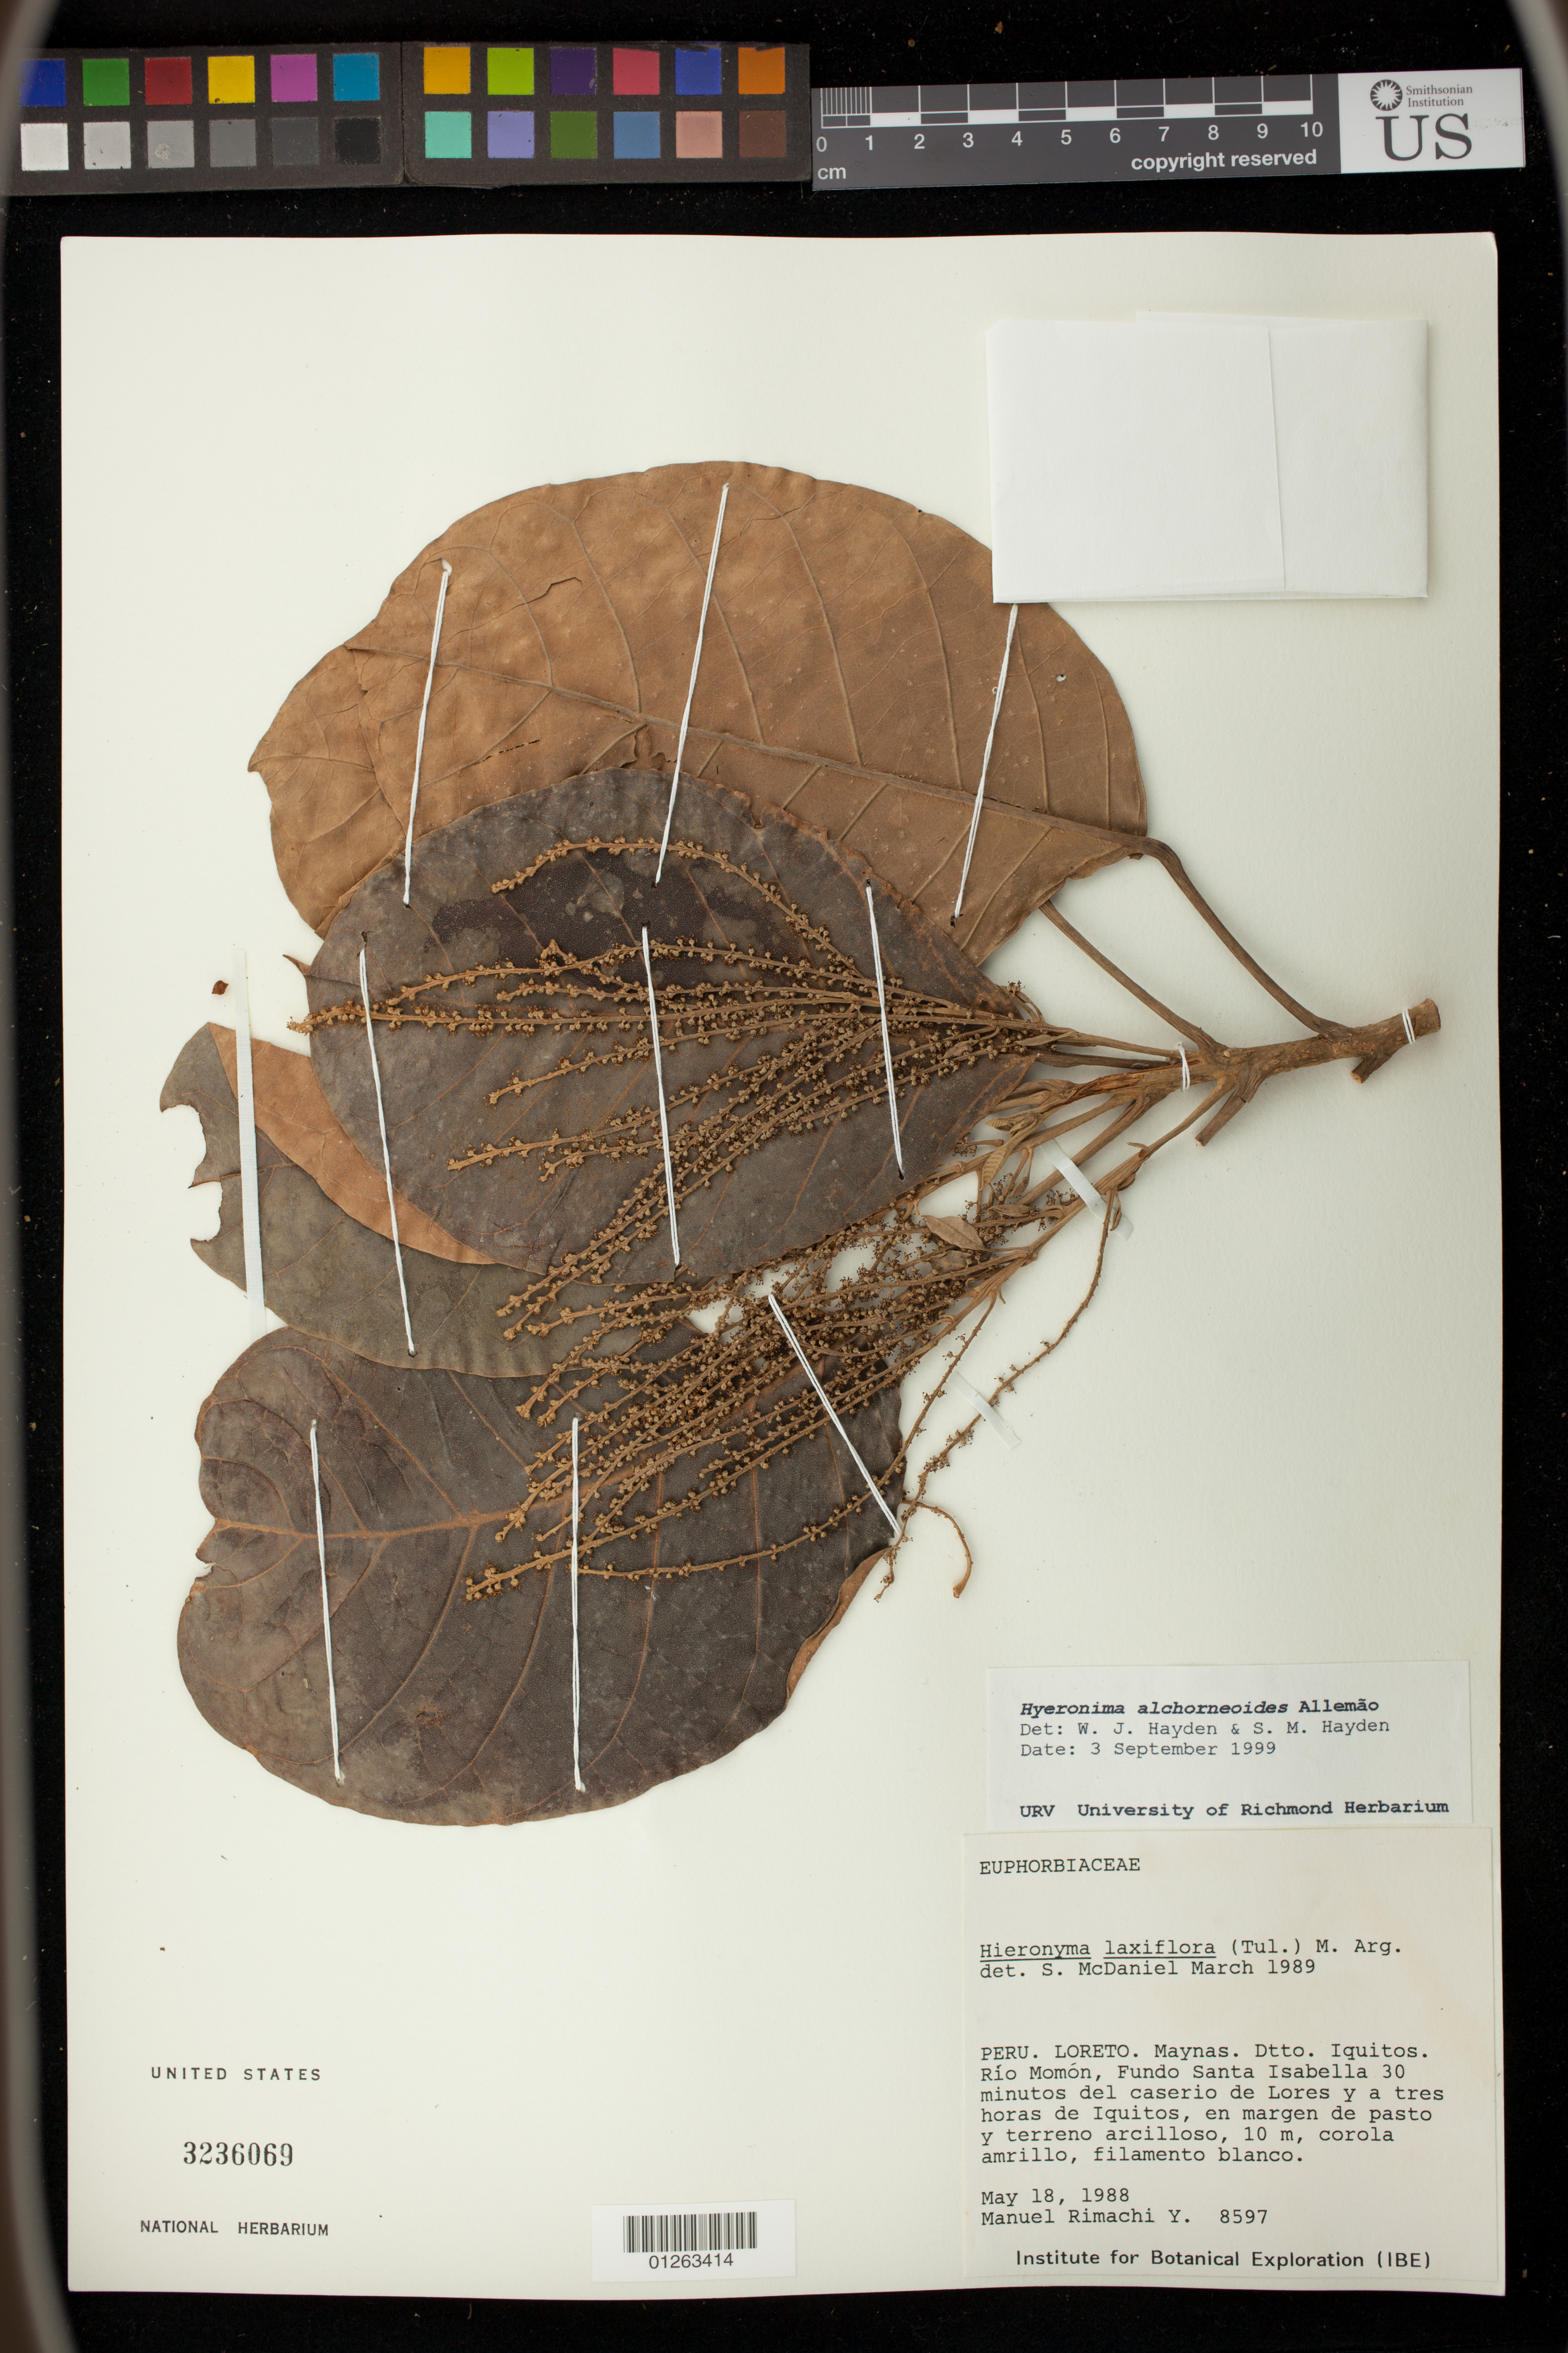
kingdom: Plantae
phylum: Tracheophyta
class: Magnoliopsida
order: Malpighiales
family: Phyllanthaceae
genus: Hieronyma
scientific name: Hieronyma alchorneoides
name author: Allemão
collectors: M. Rimachi Y.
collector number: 8597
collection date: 1988-05-18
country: Peru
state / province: Loreto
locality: Maynas. Dtto. Iquitos. Rio Momon, Fundo Santa Isabella 30 minutos del caserio de Lores y a tres Horas de Iquitos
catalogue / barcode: US 3236069